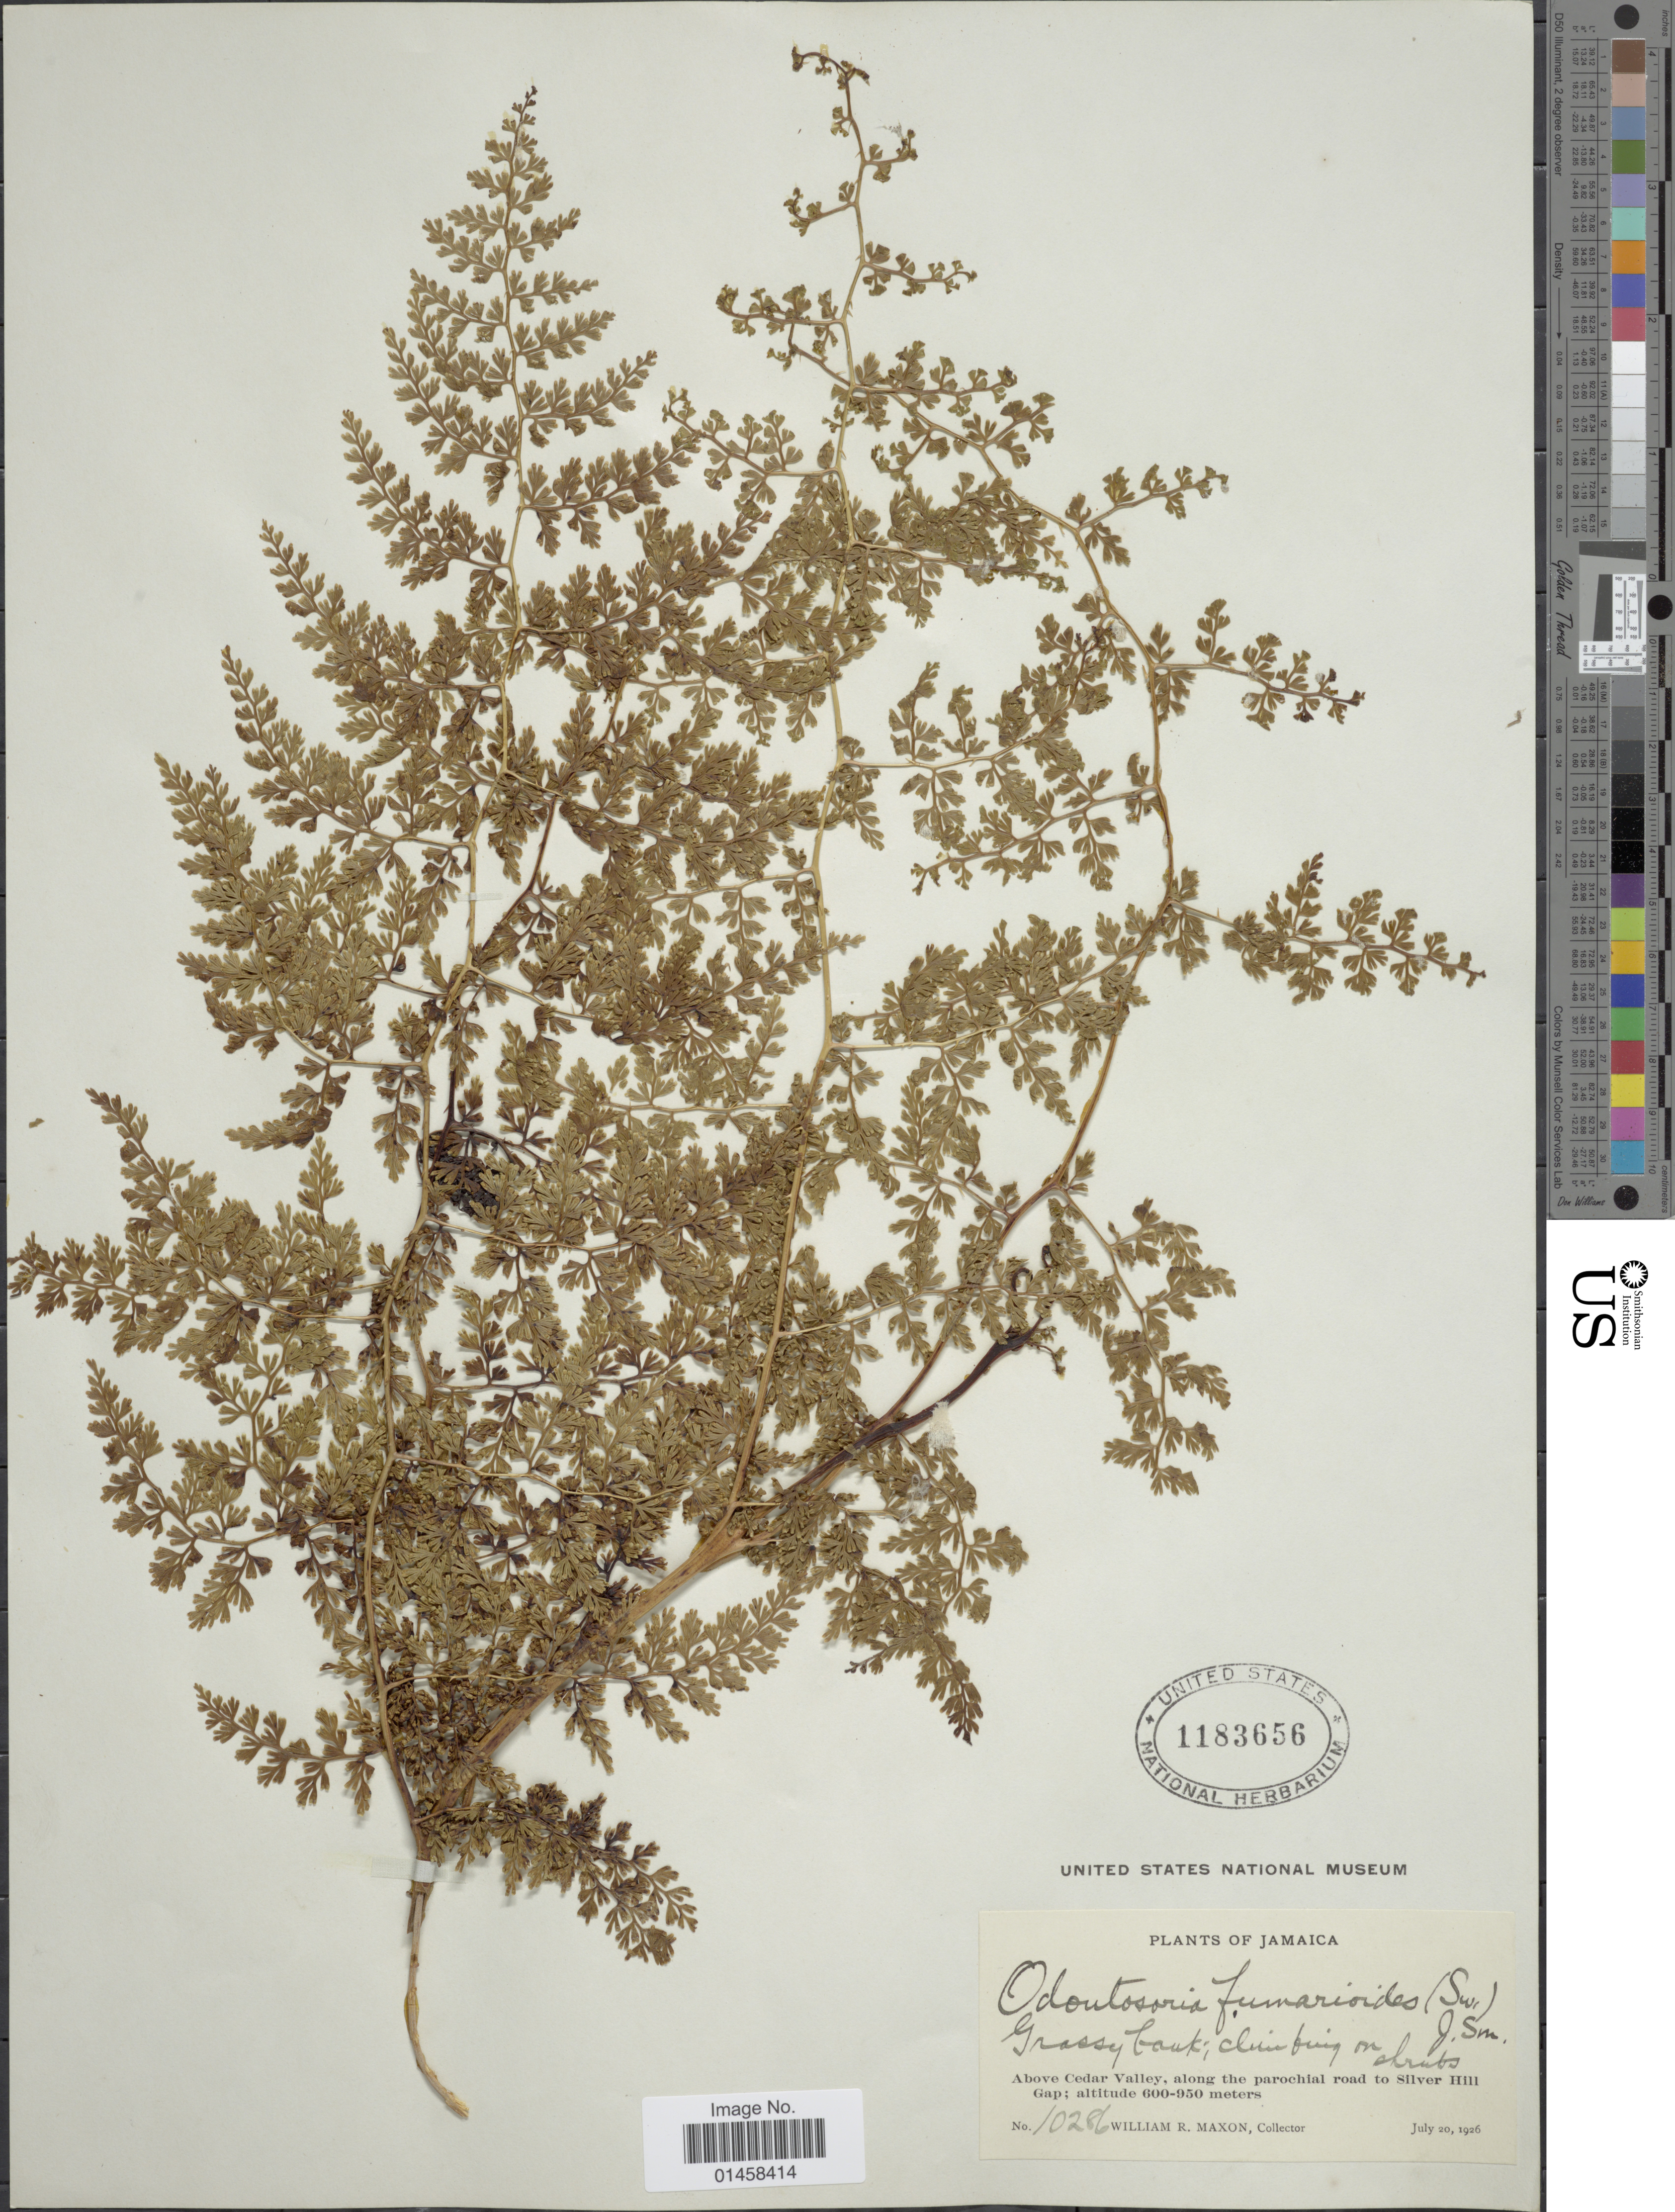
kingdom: Plantae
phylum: Tracheophyta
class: Polypodiopsida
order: Polypodiales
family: Lindsaeaceae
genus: Odontosoria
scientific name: Odontosoria fumarioides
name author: (Sw.) J. Sm.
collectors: W. R. Maxon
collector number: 10286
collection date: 1926-07-20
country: Jamaica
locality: Abover Cedar Valley, along the parochial road to Silver Hill Gap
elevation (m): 600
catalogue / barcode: US 1183656